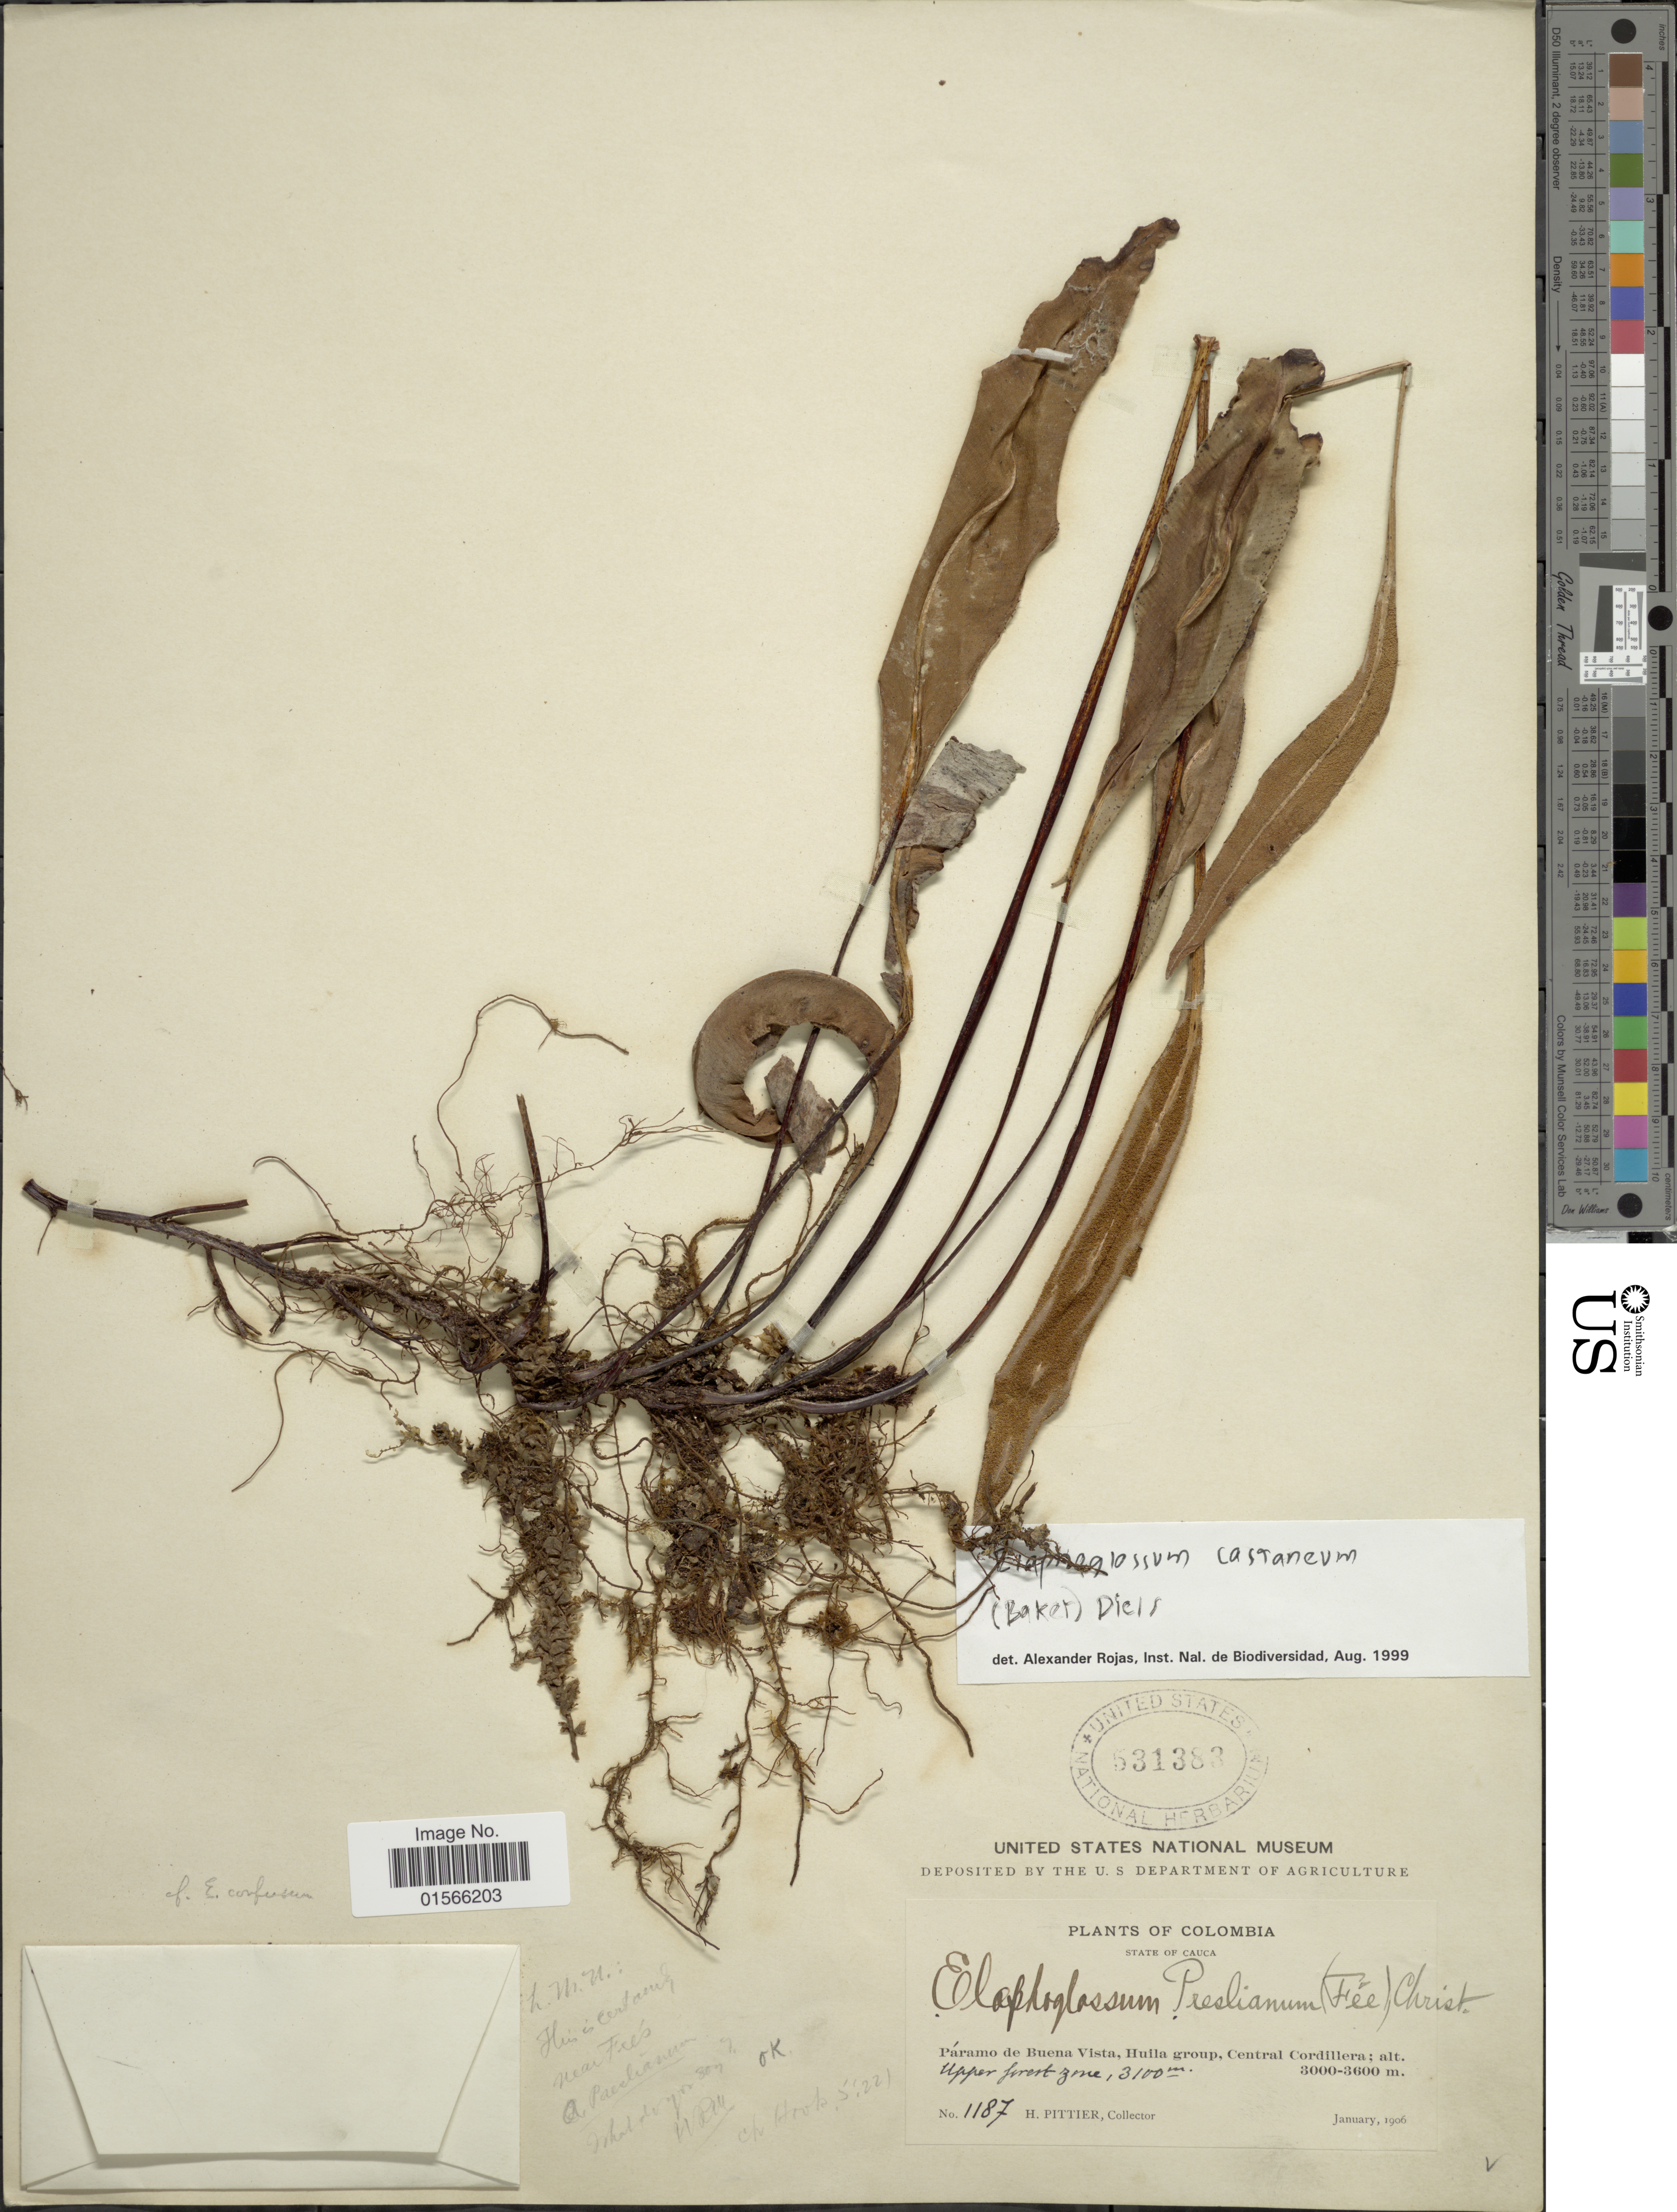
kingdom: Plantae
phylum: Tracheophyta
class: Polypodiopsida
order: Polypodiales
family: Dryopteridaceae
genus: Elaphoglossum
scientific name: Elaphoglossum castaneum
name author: (Baker) Diels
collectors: H. F. Pittier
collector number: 1187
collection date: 1906-01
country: Colombia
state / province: Cauca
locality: Páramo de Buena Vista, Huila group, Central Cordillera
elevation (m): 3000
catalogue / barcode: US 531383